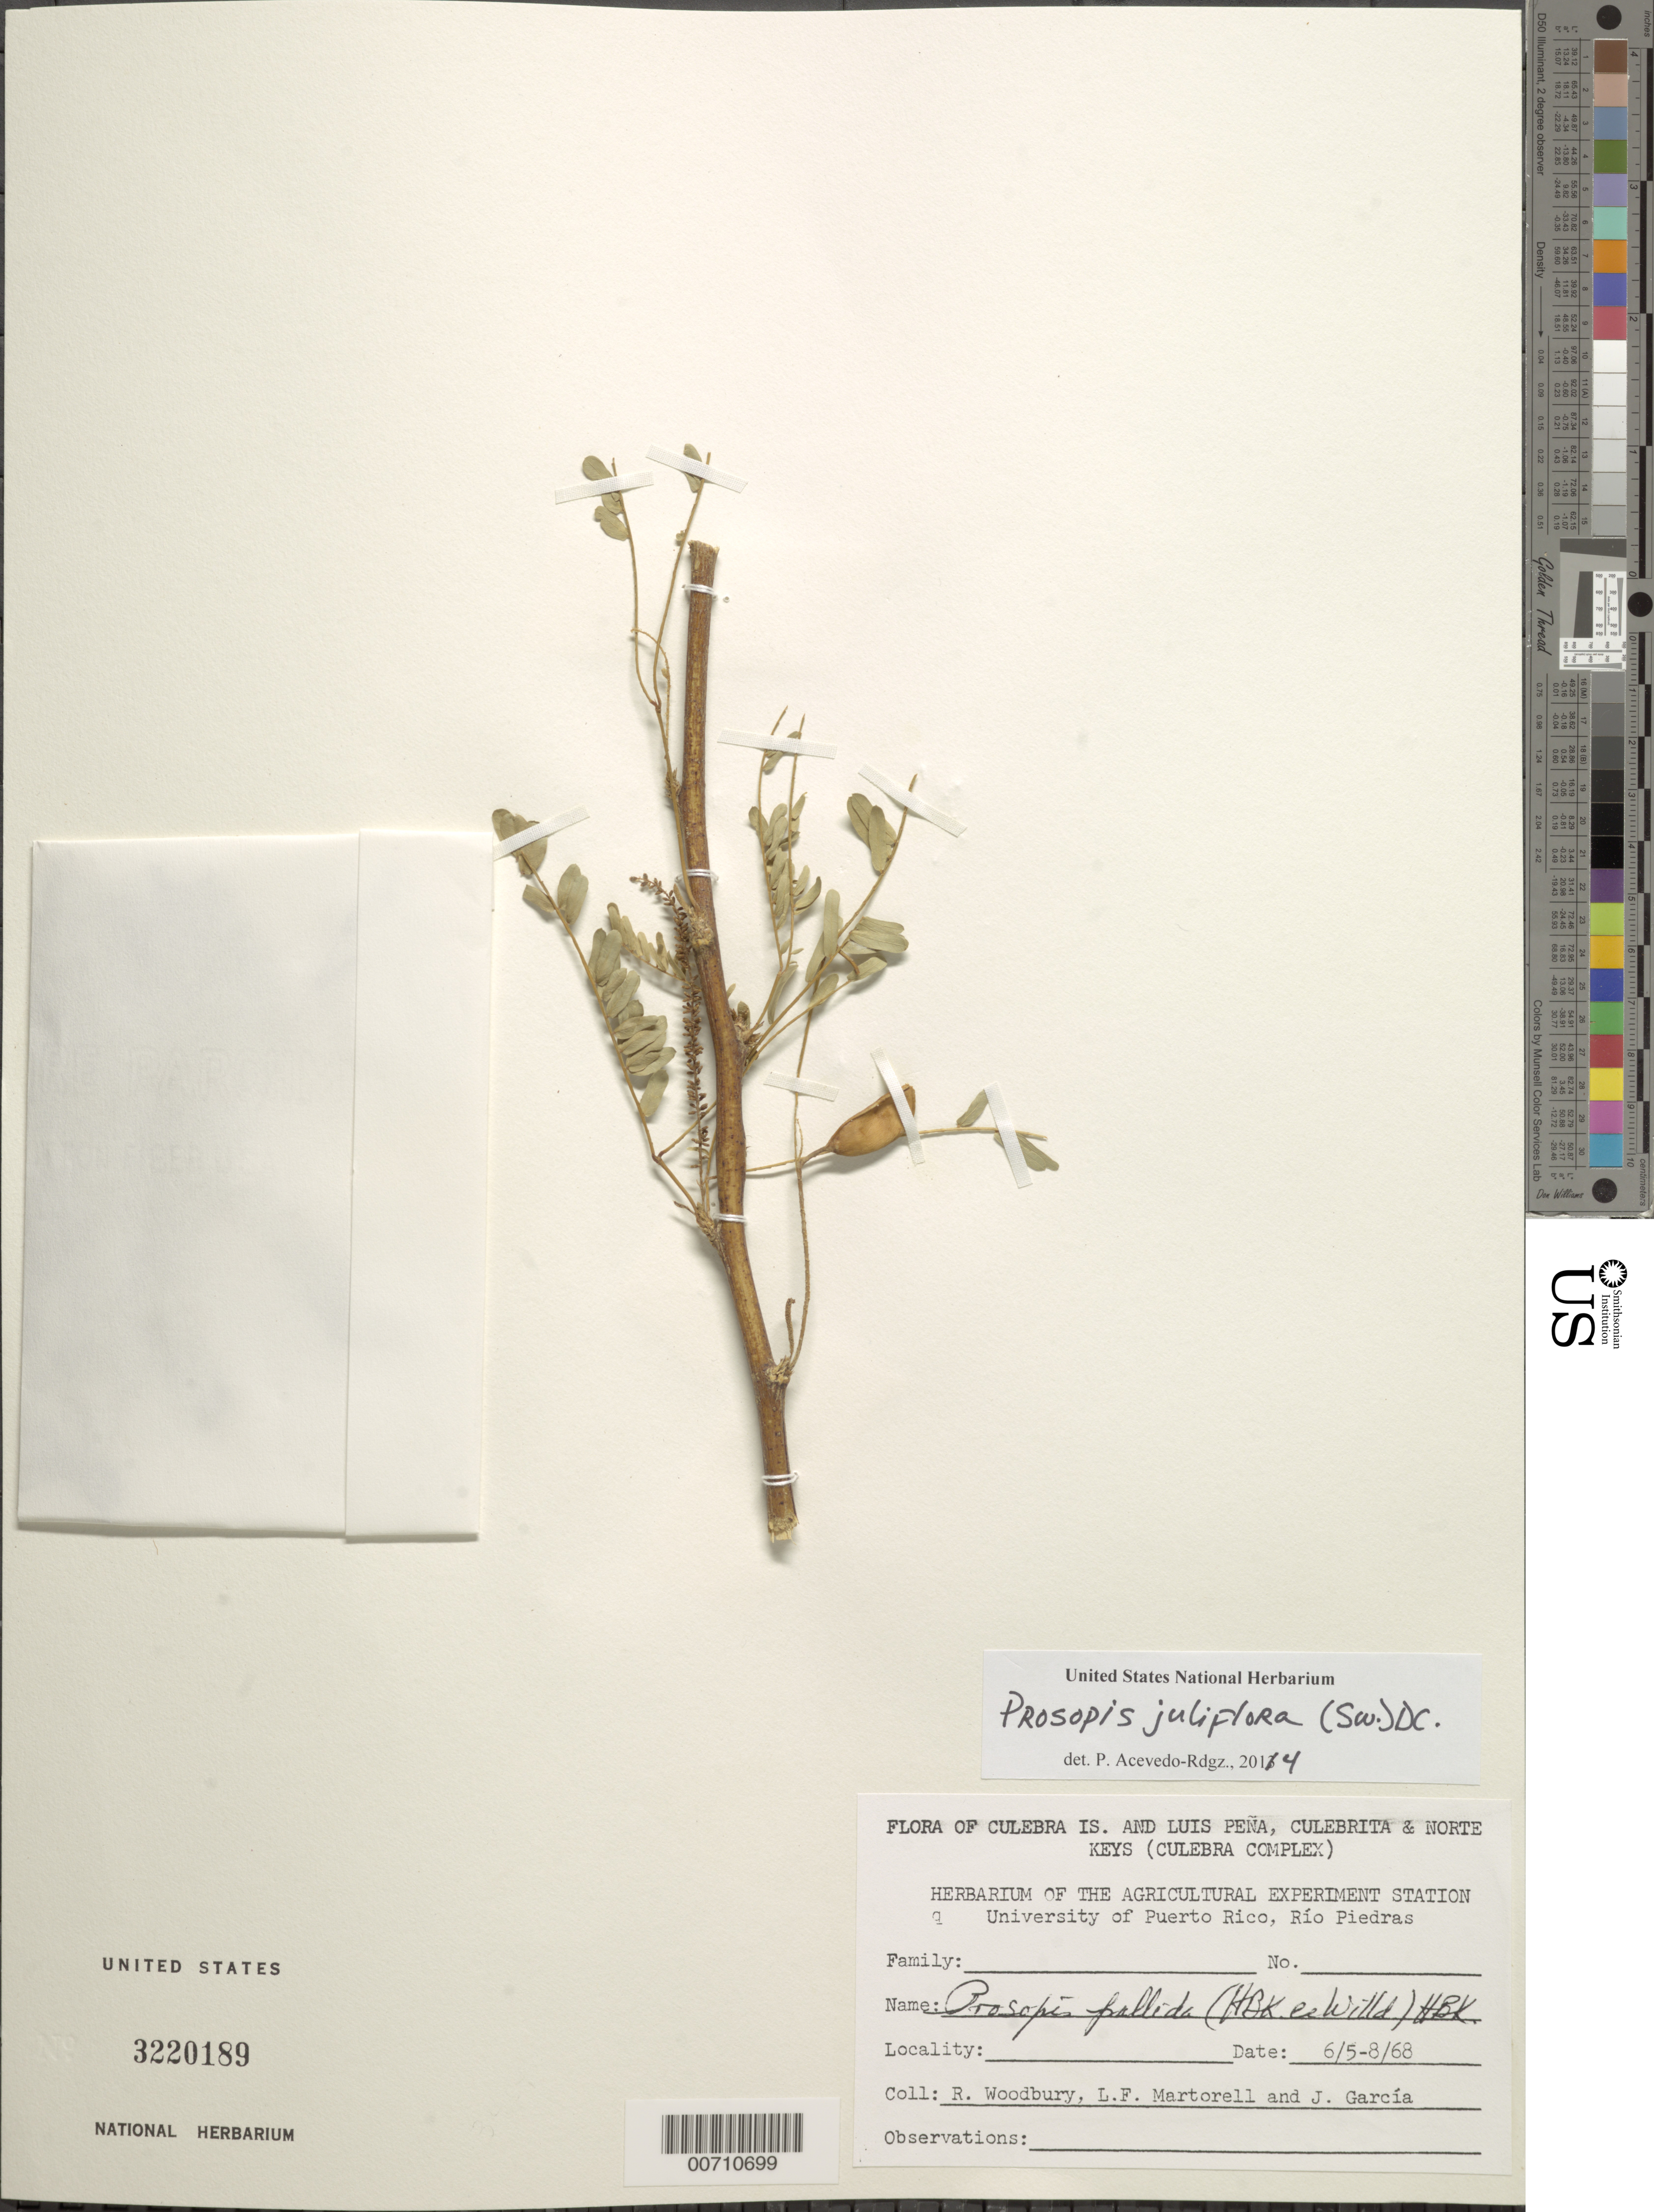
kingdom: Plantae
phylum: Tracheophyta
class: Magnoliopsida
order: Fabales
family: Fabaceae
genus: Neltuma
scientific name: Neltuma juliflora var. juliflora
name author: (Sw.) Raf.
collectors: R. O. Woodbury, L. Martorell & J. C. García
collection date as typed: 05 Jun 1968 to 08 Jun 1968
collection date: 1968-06-05/1968-06-08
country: Puerto Rico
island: Culebra Island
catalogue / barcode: US 3220189